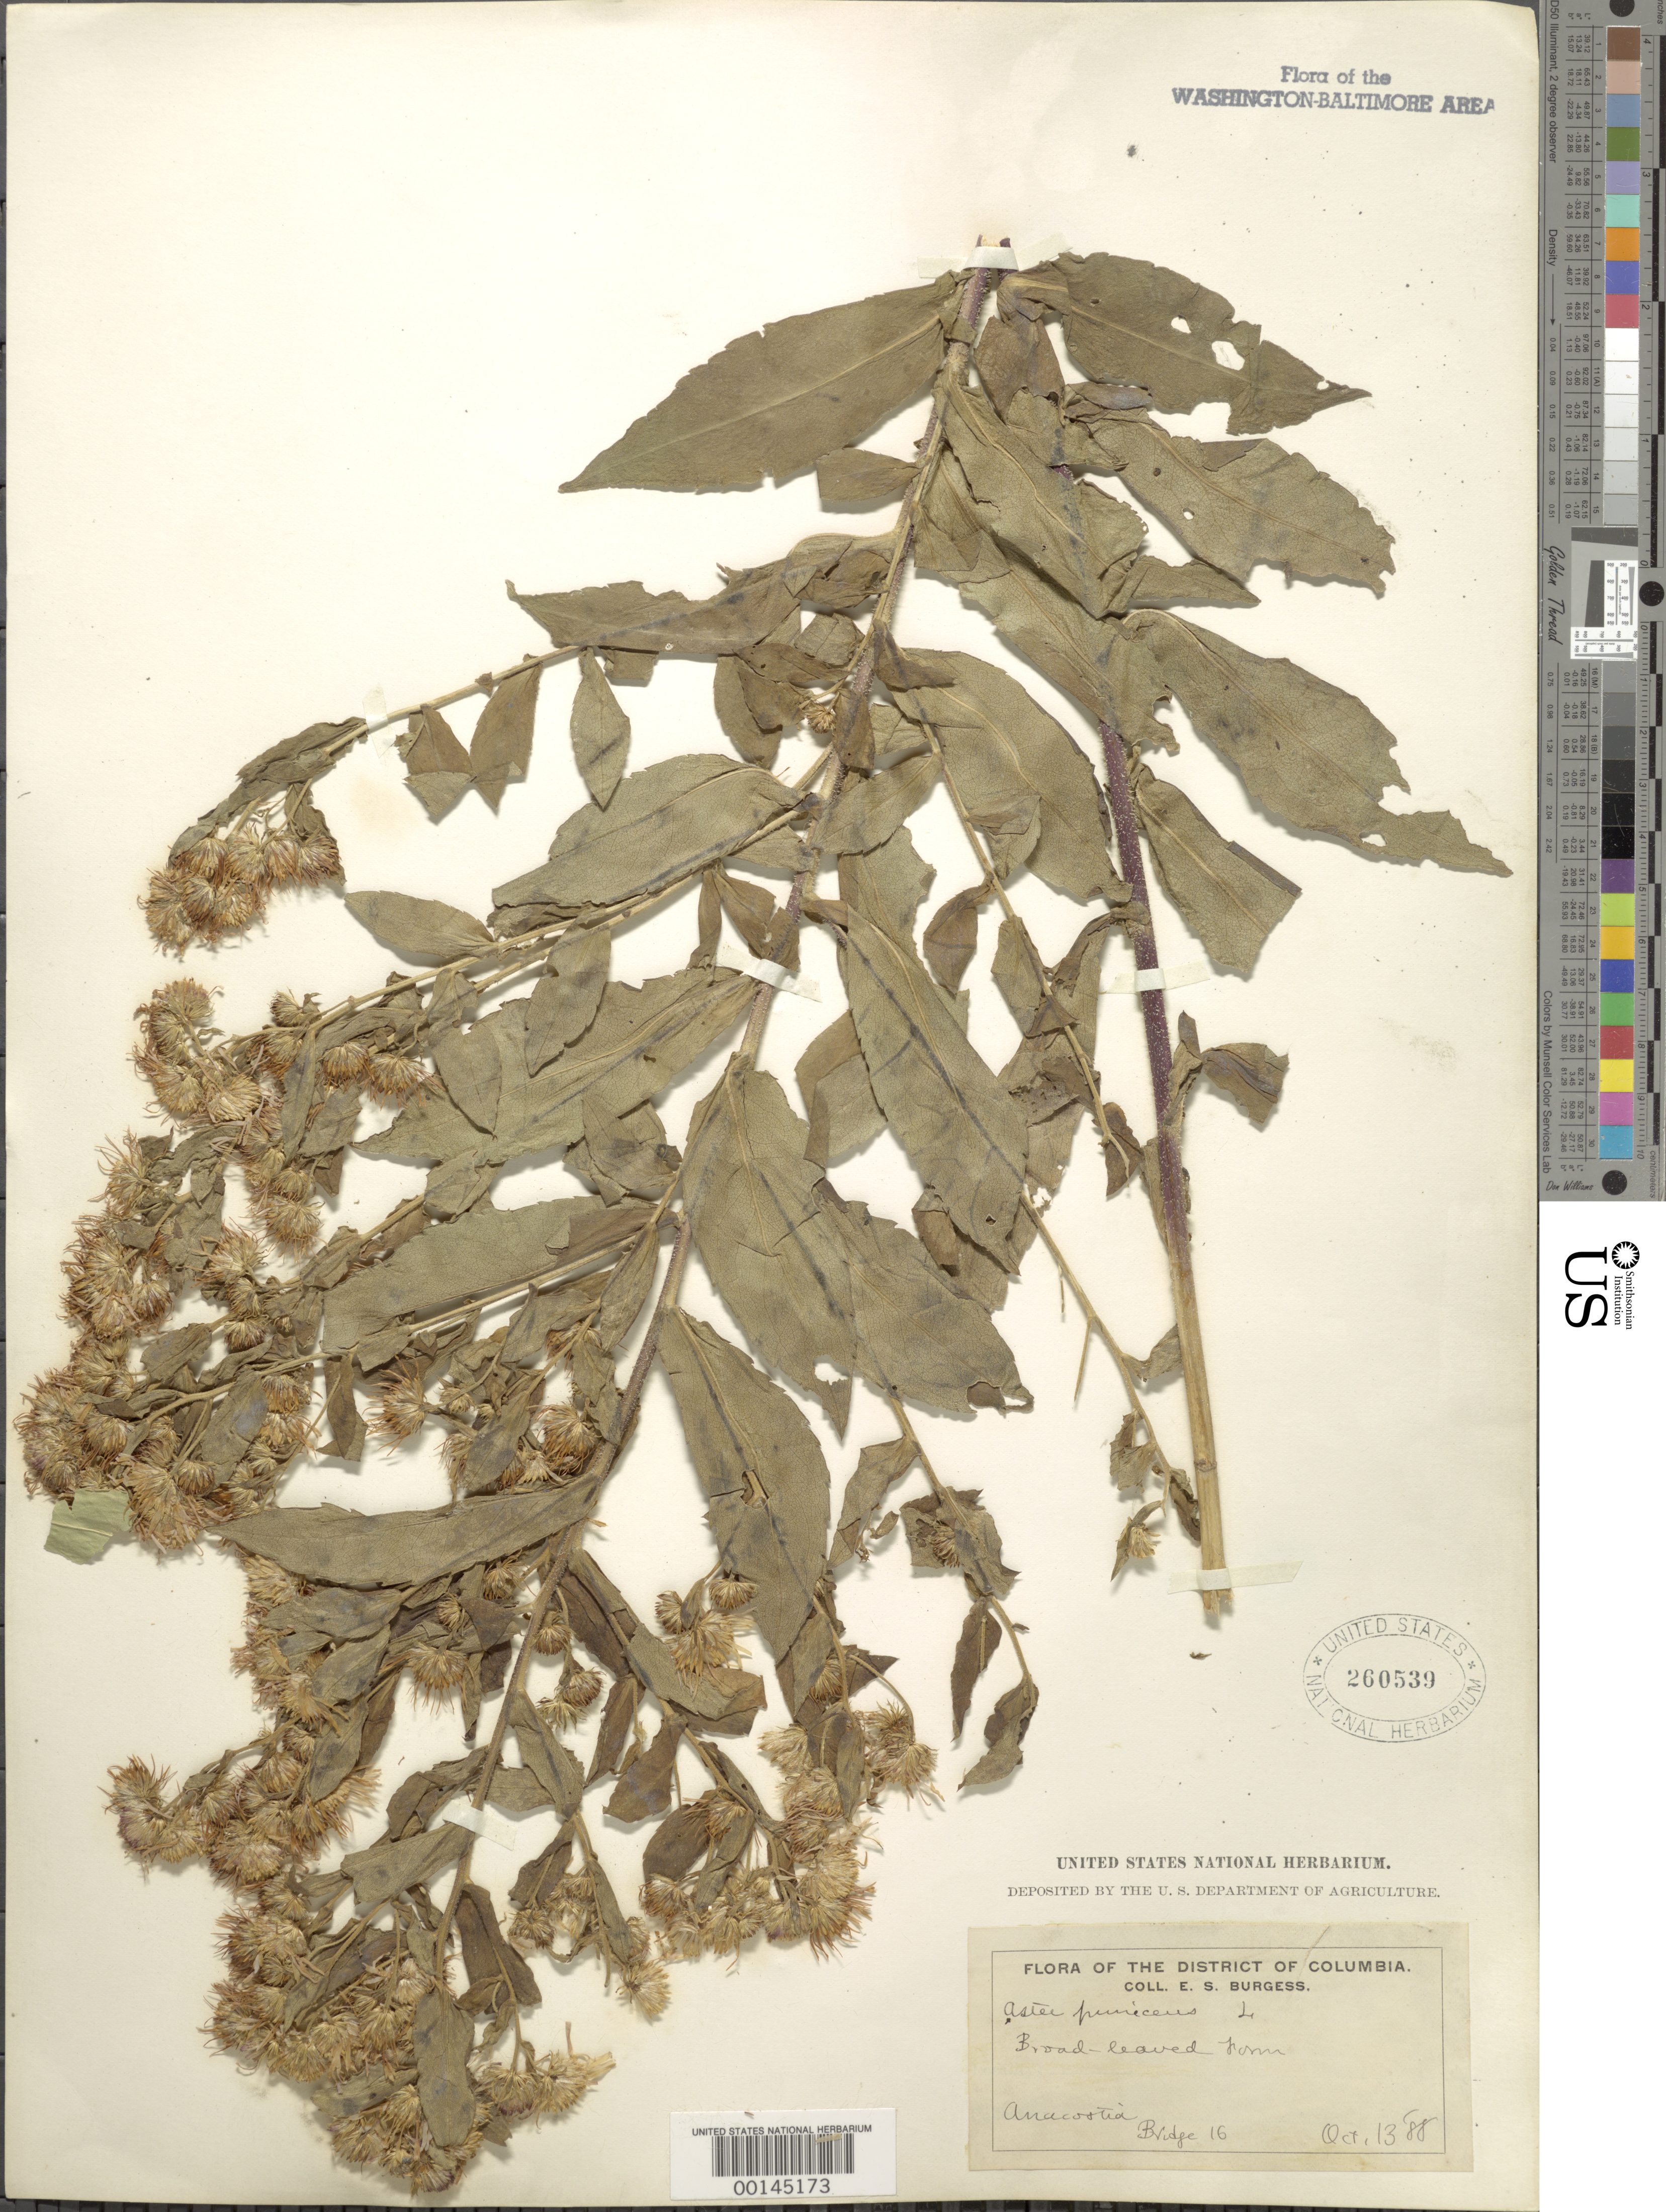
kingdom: Plantae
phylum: Tracheophyta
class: Magnoliopsida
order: Asterales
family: Asteraceae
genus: Symphyotrichum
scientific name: Symphyotrichum puniceum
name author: (L.) Á. Löve & D. Löve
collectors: E. Burgess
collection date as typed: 13 Oct 1888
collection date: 1888-10-13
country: United States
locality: Anacostia Bridge 16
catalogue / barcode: US 260539